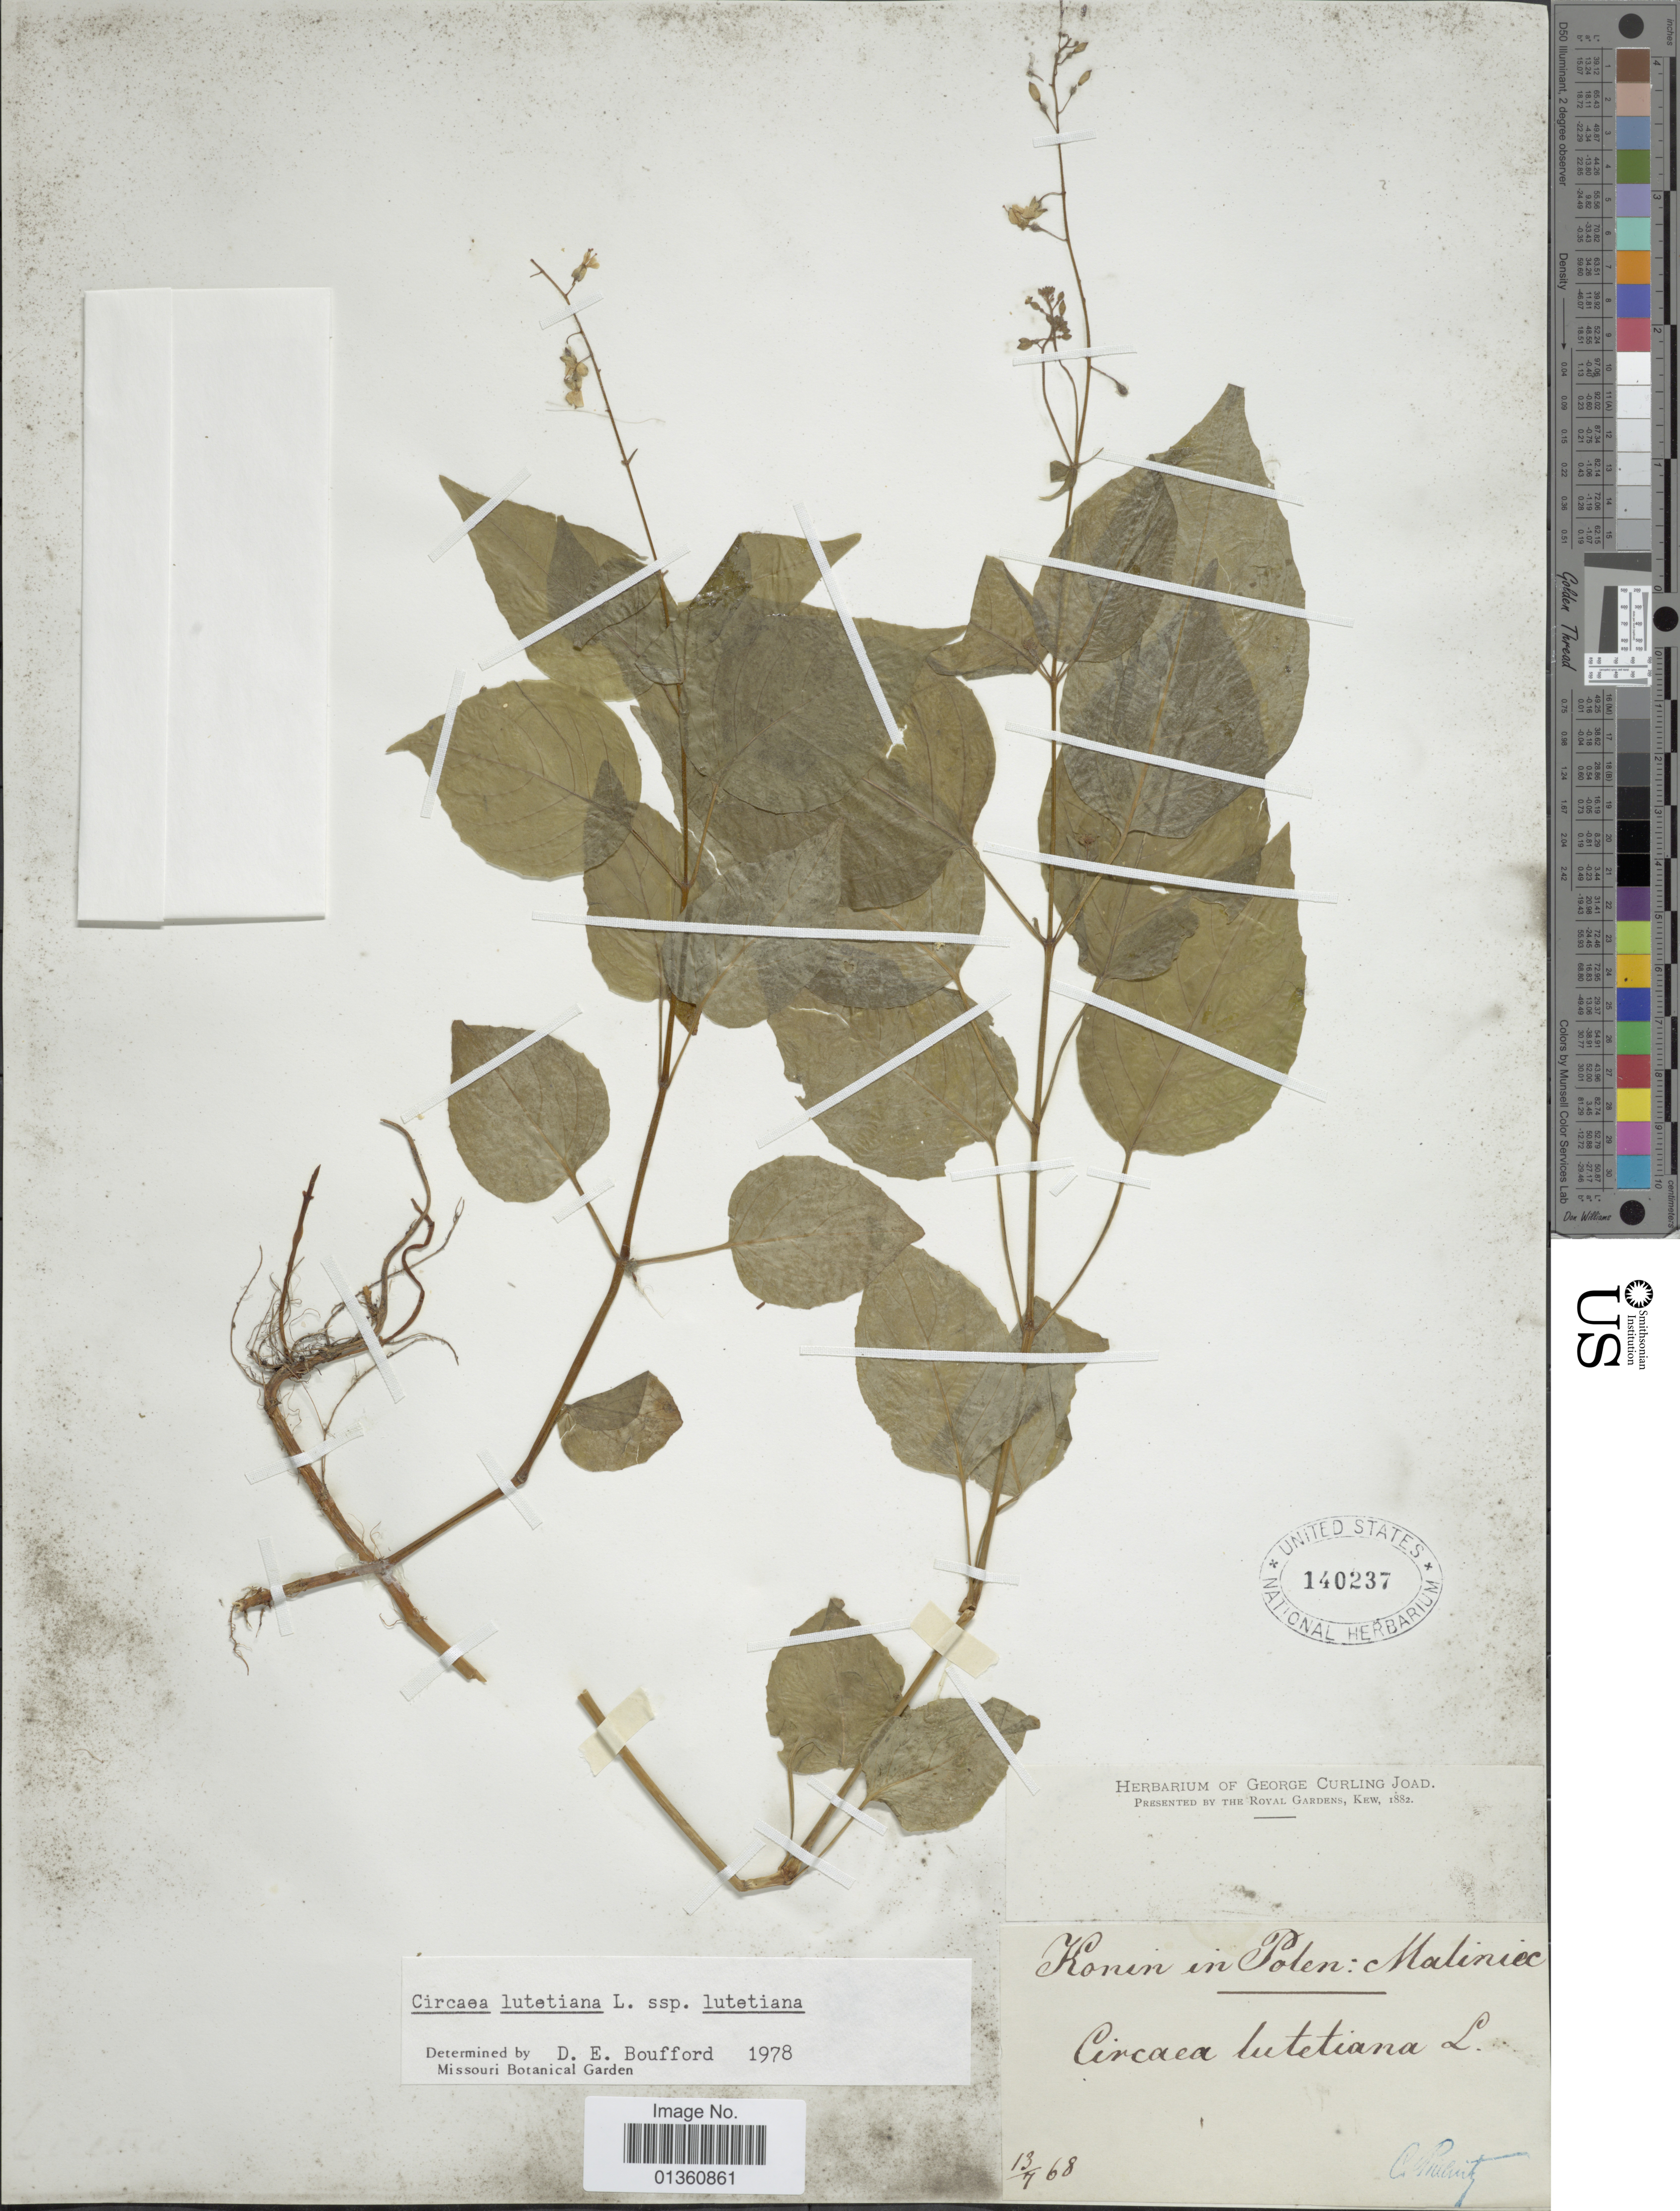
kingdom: Plantae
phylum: Tracheophyta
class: Magnoliopsida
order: Myrtales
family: Onagraceae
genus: Circaea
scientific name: Circaea lutetiana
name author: L.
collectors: G. C. Joad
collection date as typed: Transcribed d/m/y: 13/7/68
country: Poland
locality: Konin, Maliniec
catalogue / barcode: US 140237